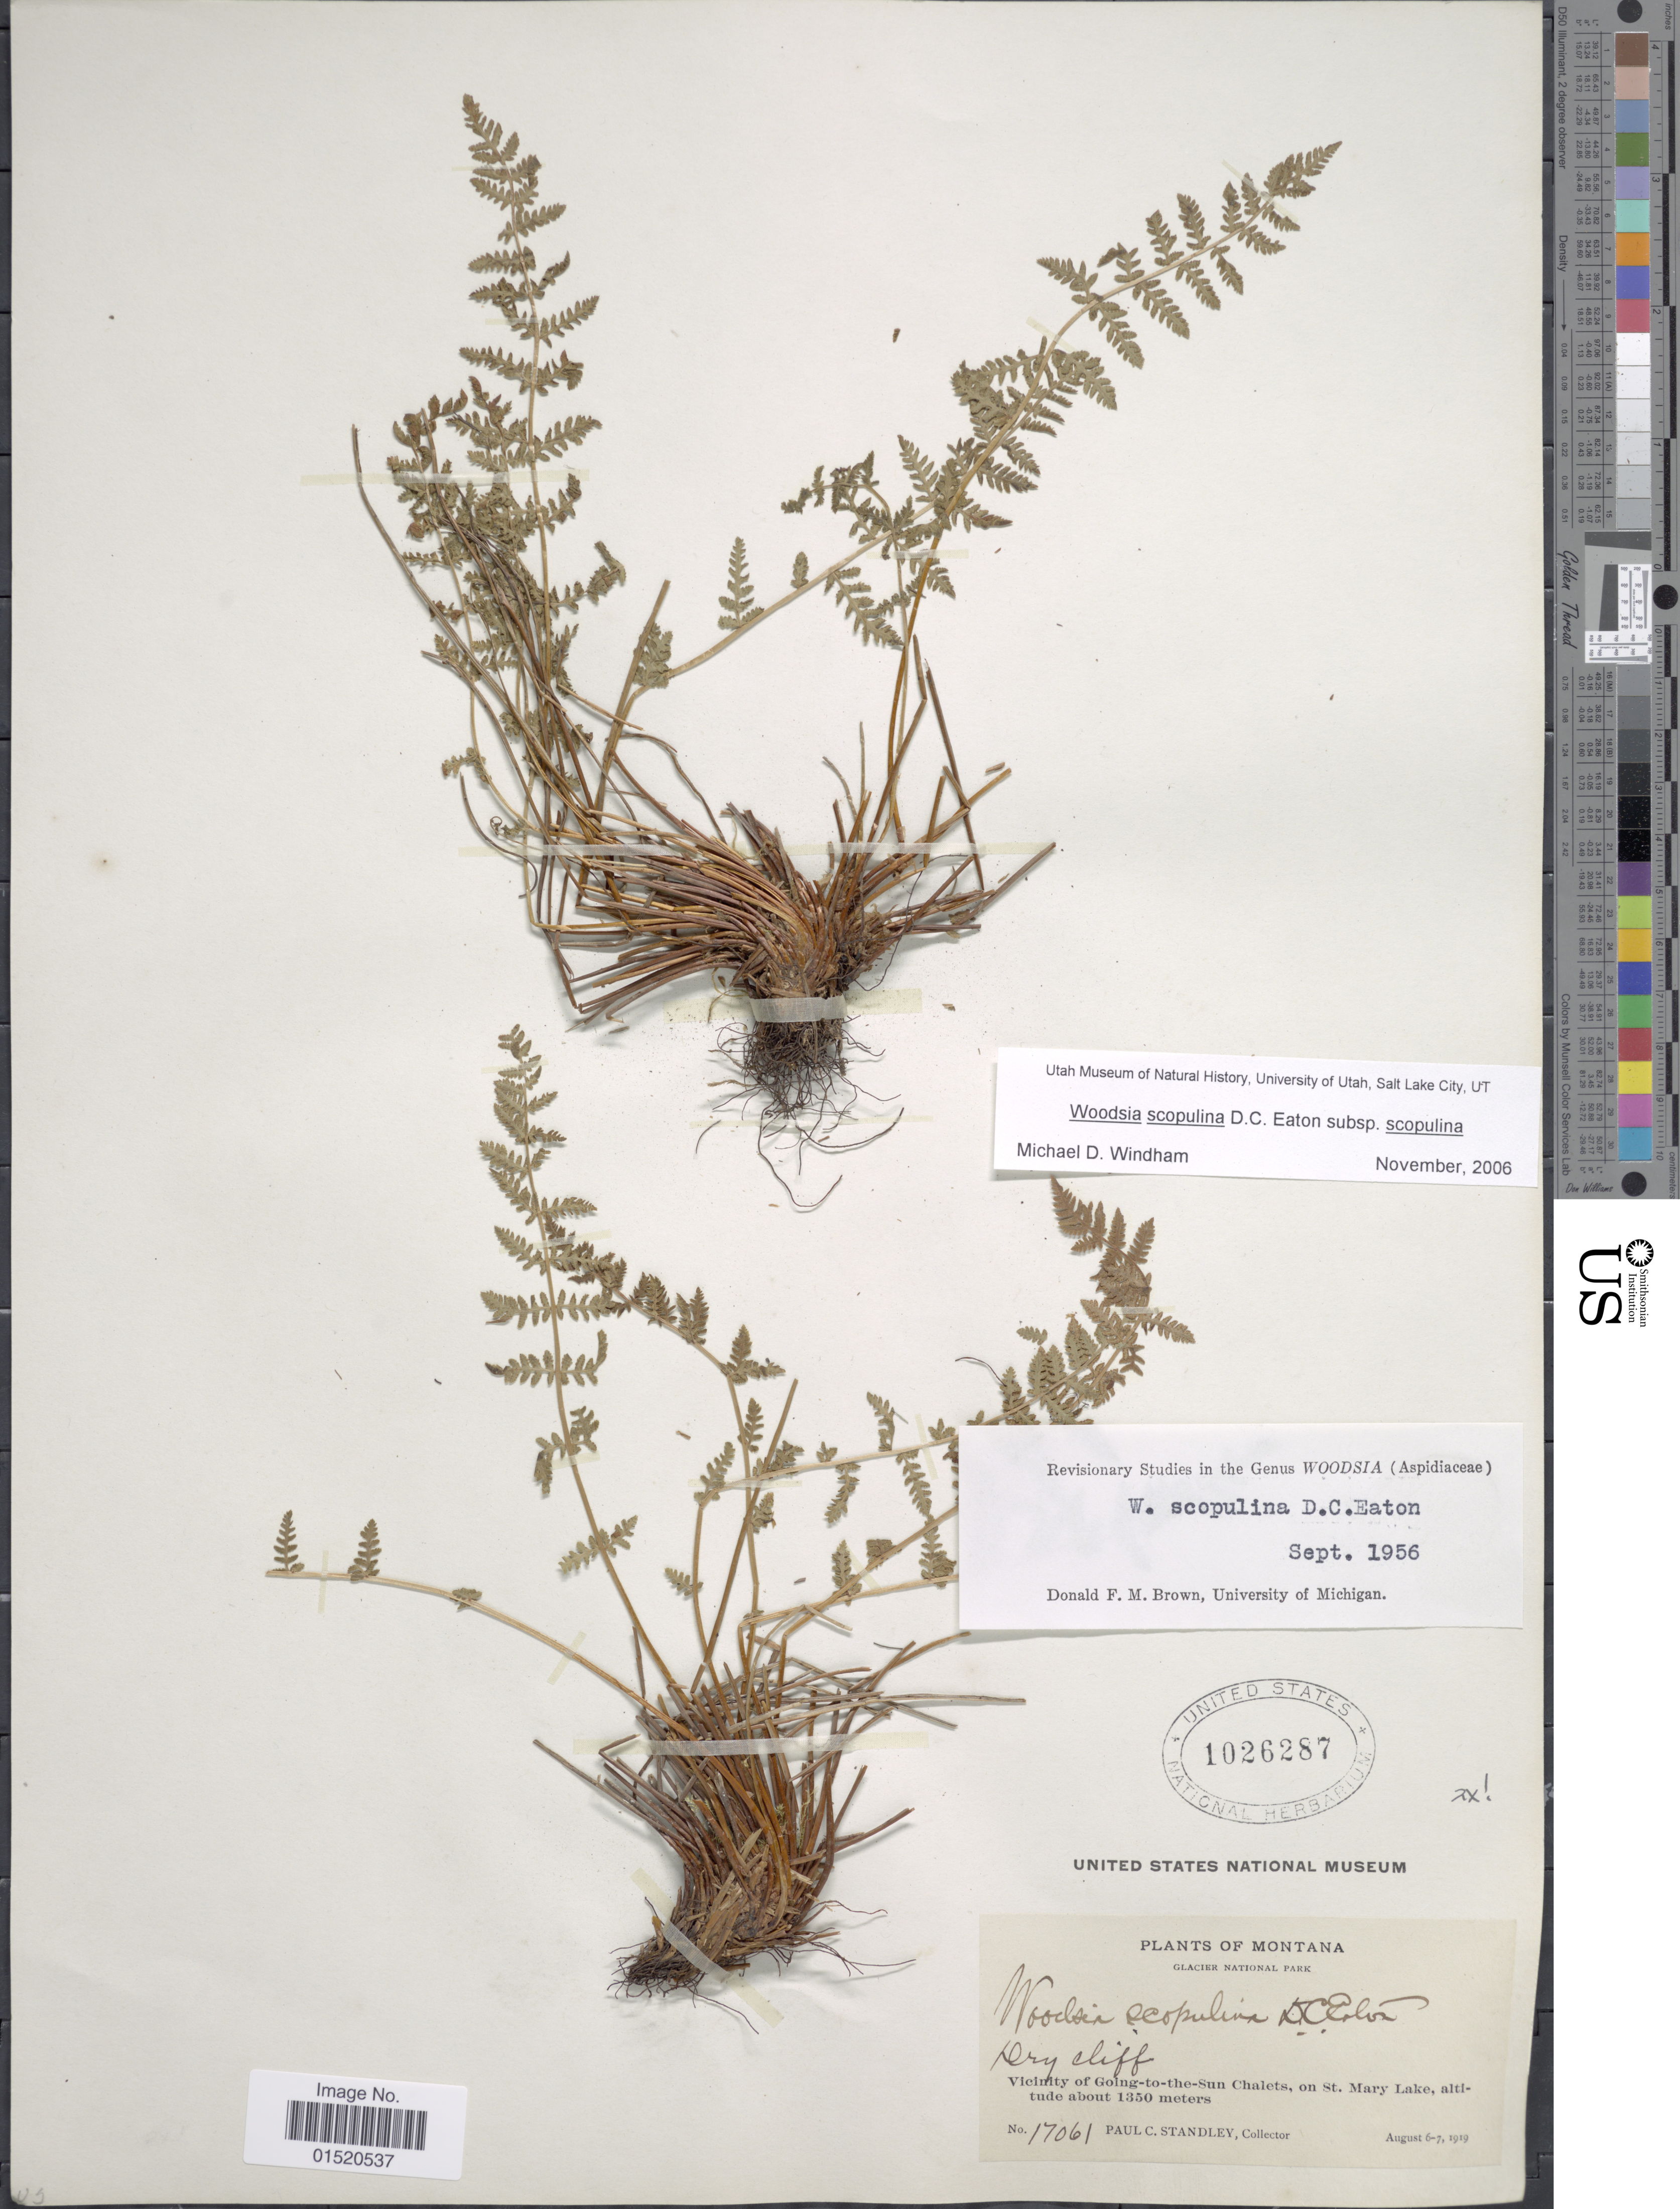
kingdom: Plantae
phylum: Tracheophyta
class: Polypodiopsida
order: Polypodiales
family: Woodsiaceae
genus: Woodsia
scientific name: Woodsia scopulina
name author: D.C. Eaton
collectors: P. C. Standley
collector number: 17061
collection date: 1919-08-06/1919-08-07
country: United States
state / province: Montana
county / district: Glacier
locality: Glacier National Park, Vicinity of Going-to-the-Sun Chalets, on St. Mary Lake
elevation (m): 1350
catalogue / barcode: US 1026287